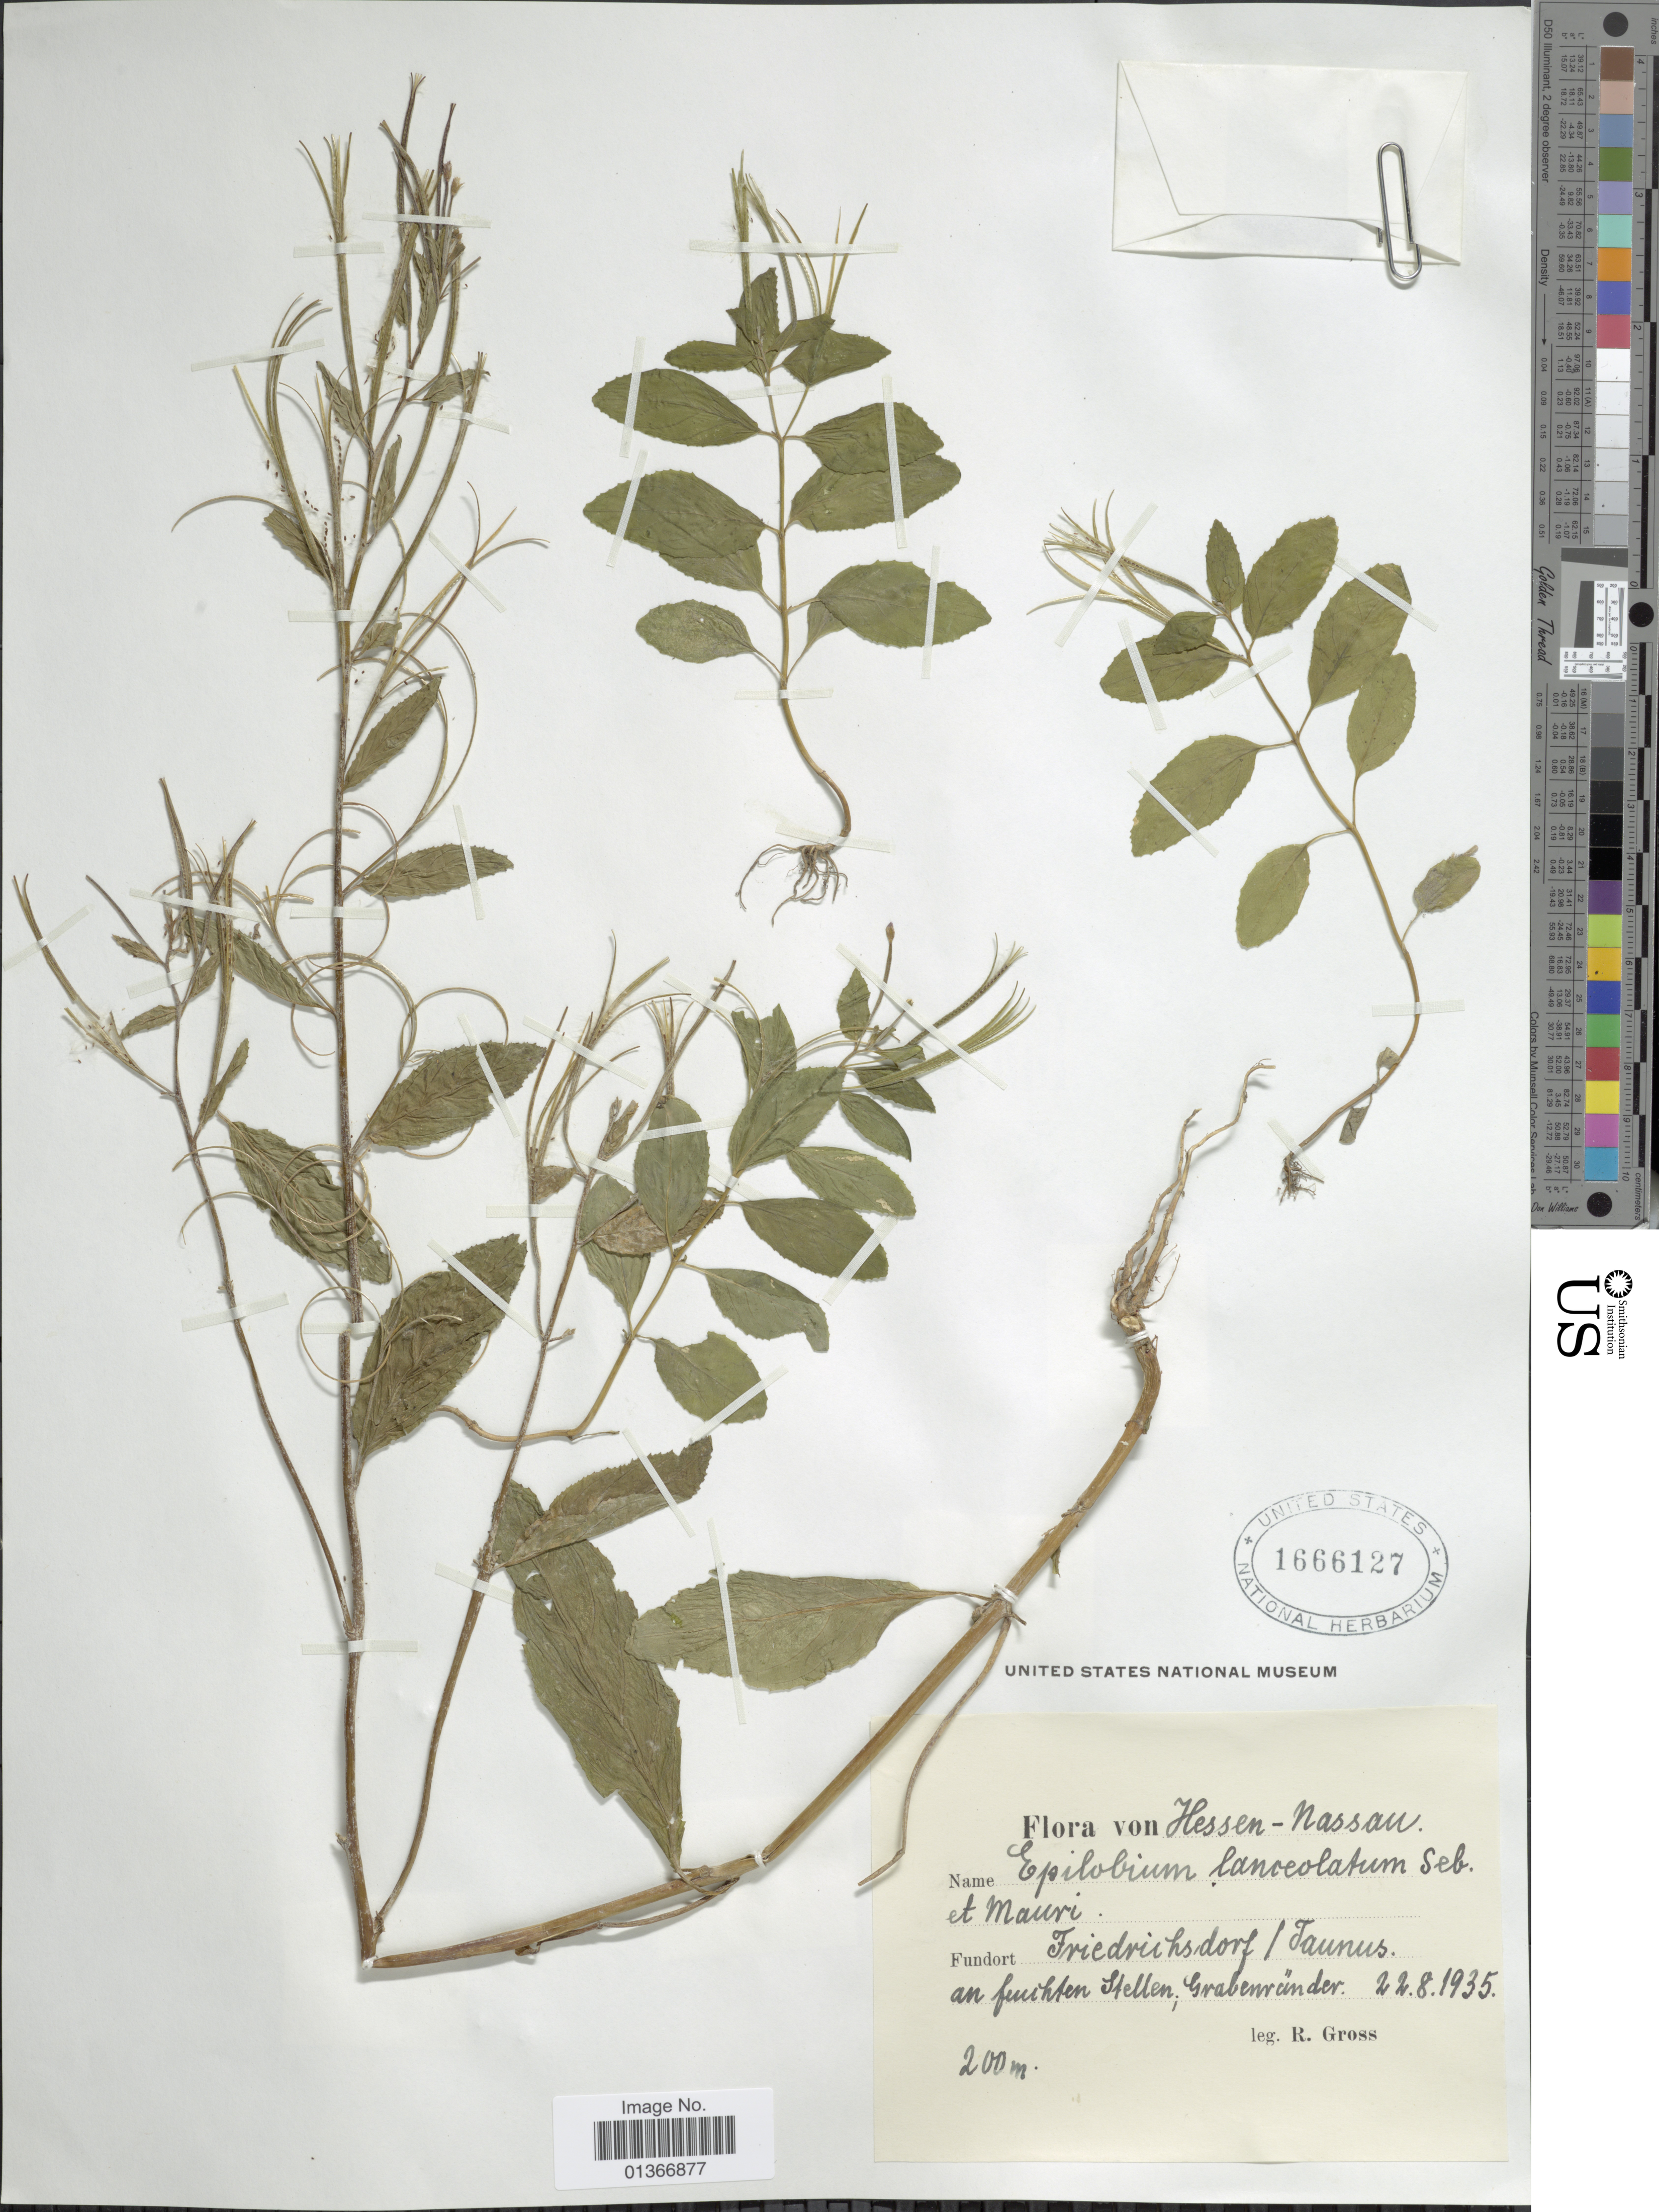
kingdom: Plantae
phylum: Tracheophyta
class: Magnoliopsida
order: Myrtales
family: Onagraceae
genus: Epilobium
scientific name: Epilobium lanceolatum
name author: Sebast. & Mauri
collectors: R. Gross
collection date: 1935-08-22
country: Germany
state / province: Hesse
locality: Hessen-Nassau. Friedrichsdorf/Taunus, an fuchten Stellen, Grabenränder. [interpreted]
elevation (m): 200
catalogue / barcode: US 1666127